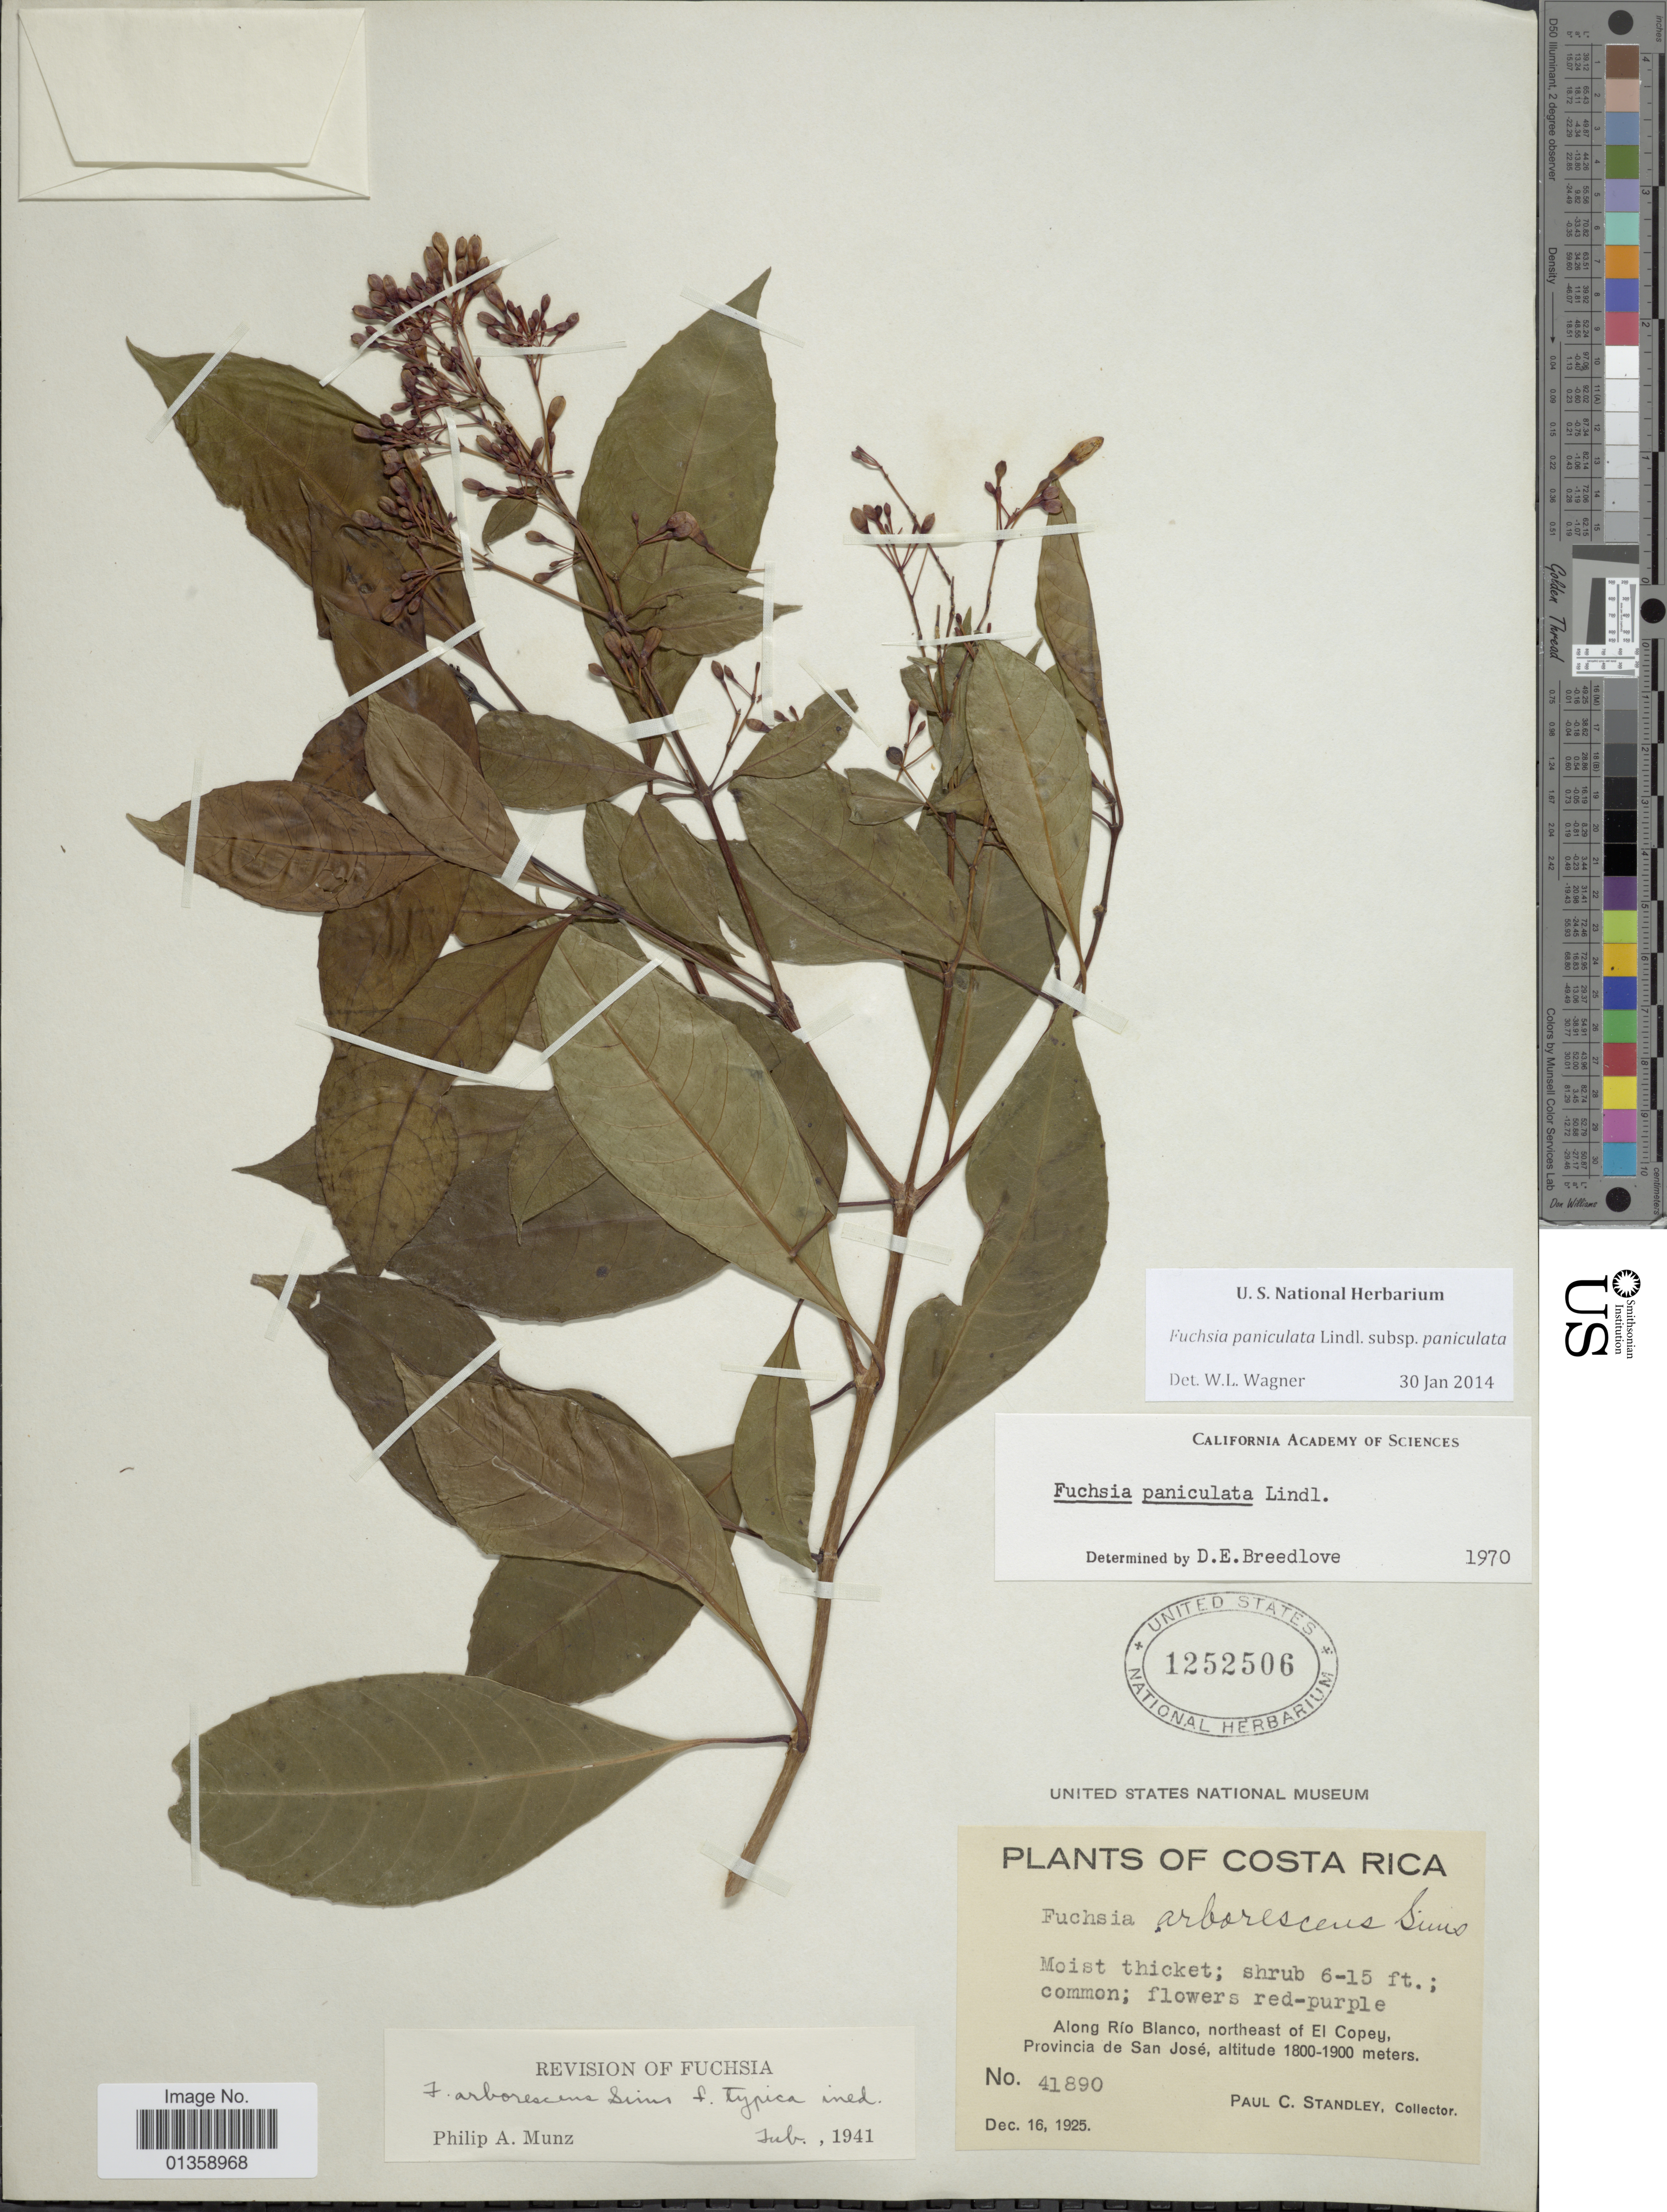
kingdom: Plantae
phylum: Tracheophyta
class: Magnoliopsida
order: Myrtales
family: Onagraceae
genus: Fuchsia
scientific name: Fuchsia paniculata subsp. paniculata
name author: Lindl.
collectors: P. C. Standley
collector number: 41890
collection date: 1925-12-16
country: Costa Rica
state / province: San José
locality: Along Río Blanco, northeast of El Copey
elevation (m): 1800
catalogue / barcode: US 1252506